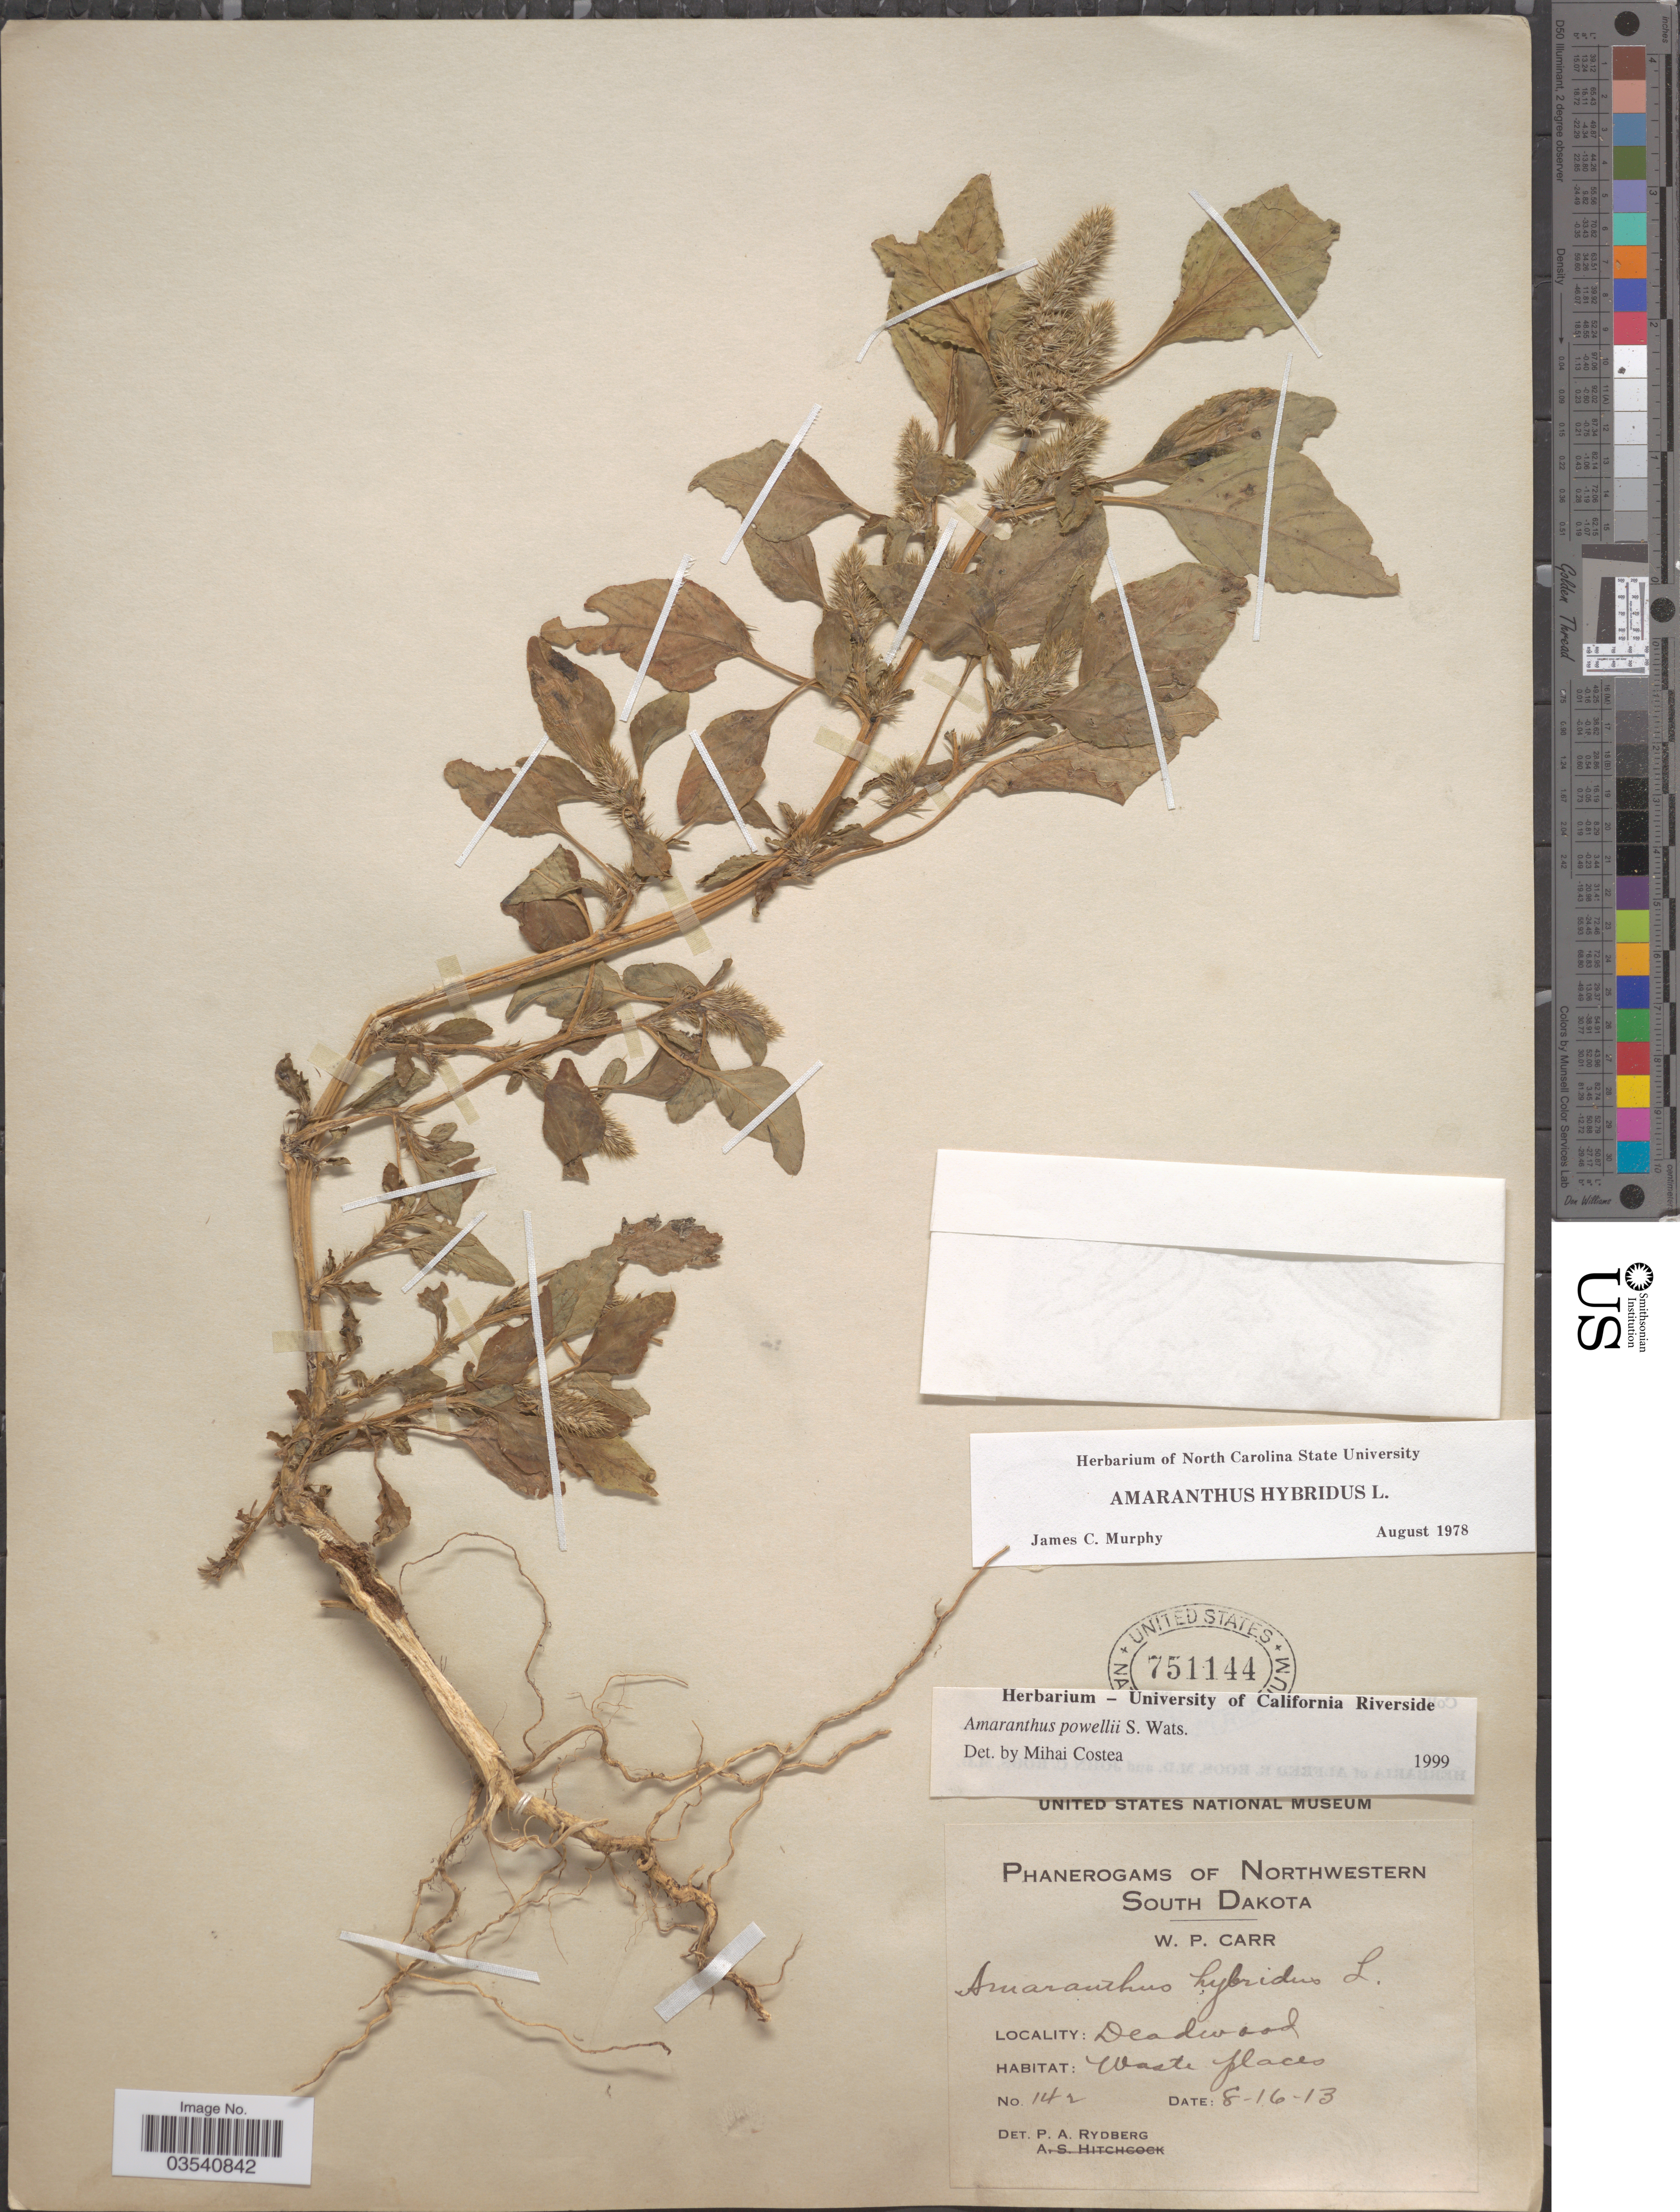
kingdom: Plantae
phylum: Tracheophyta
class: Magnoliopsida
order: Caryophyllales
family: Amaranthaceae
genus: Amaranthus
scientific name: Amaranthus powellii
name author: S. Watson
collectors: W. Carr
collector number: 142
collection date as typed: Transcribed d/m/y: 16/8/13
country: United States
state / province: South Dakota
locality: Northwestern South Dakota. Deadwood.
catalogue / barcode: US 751144